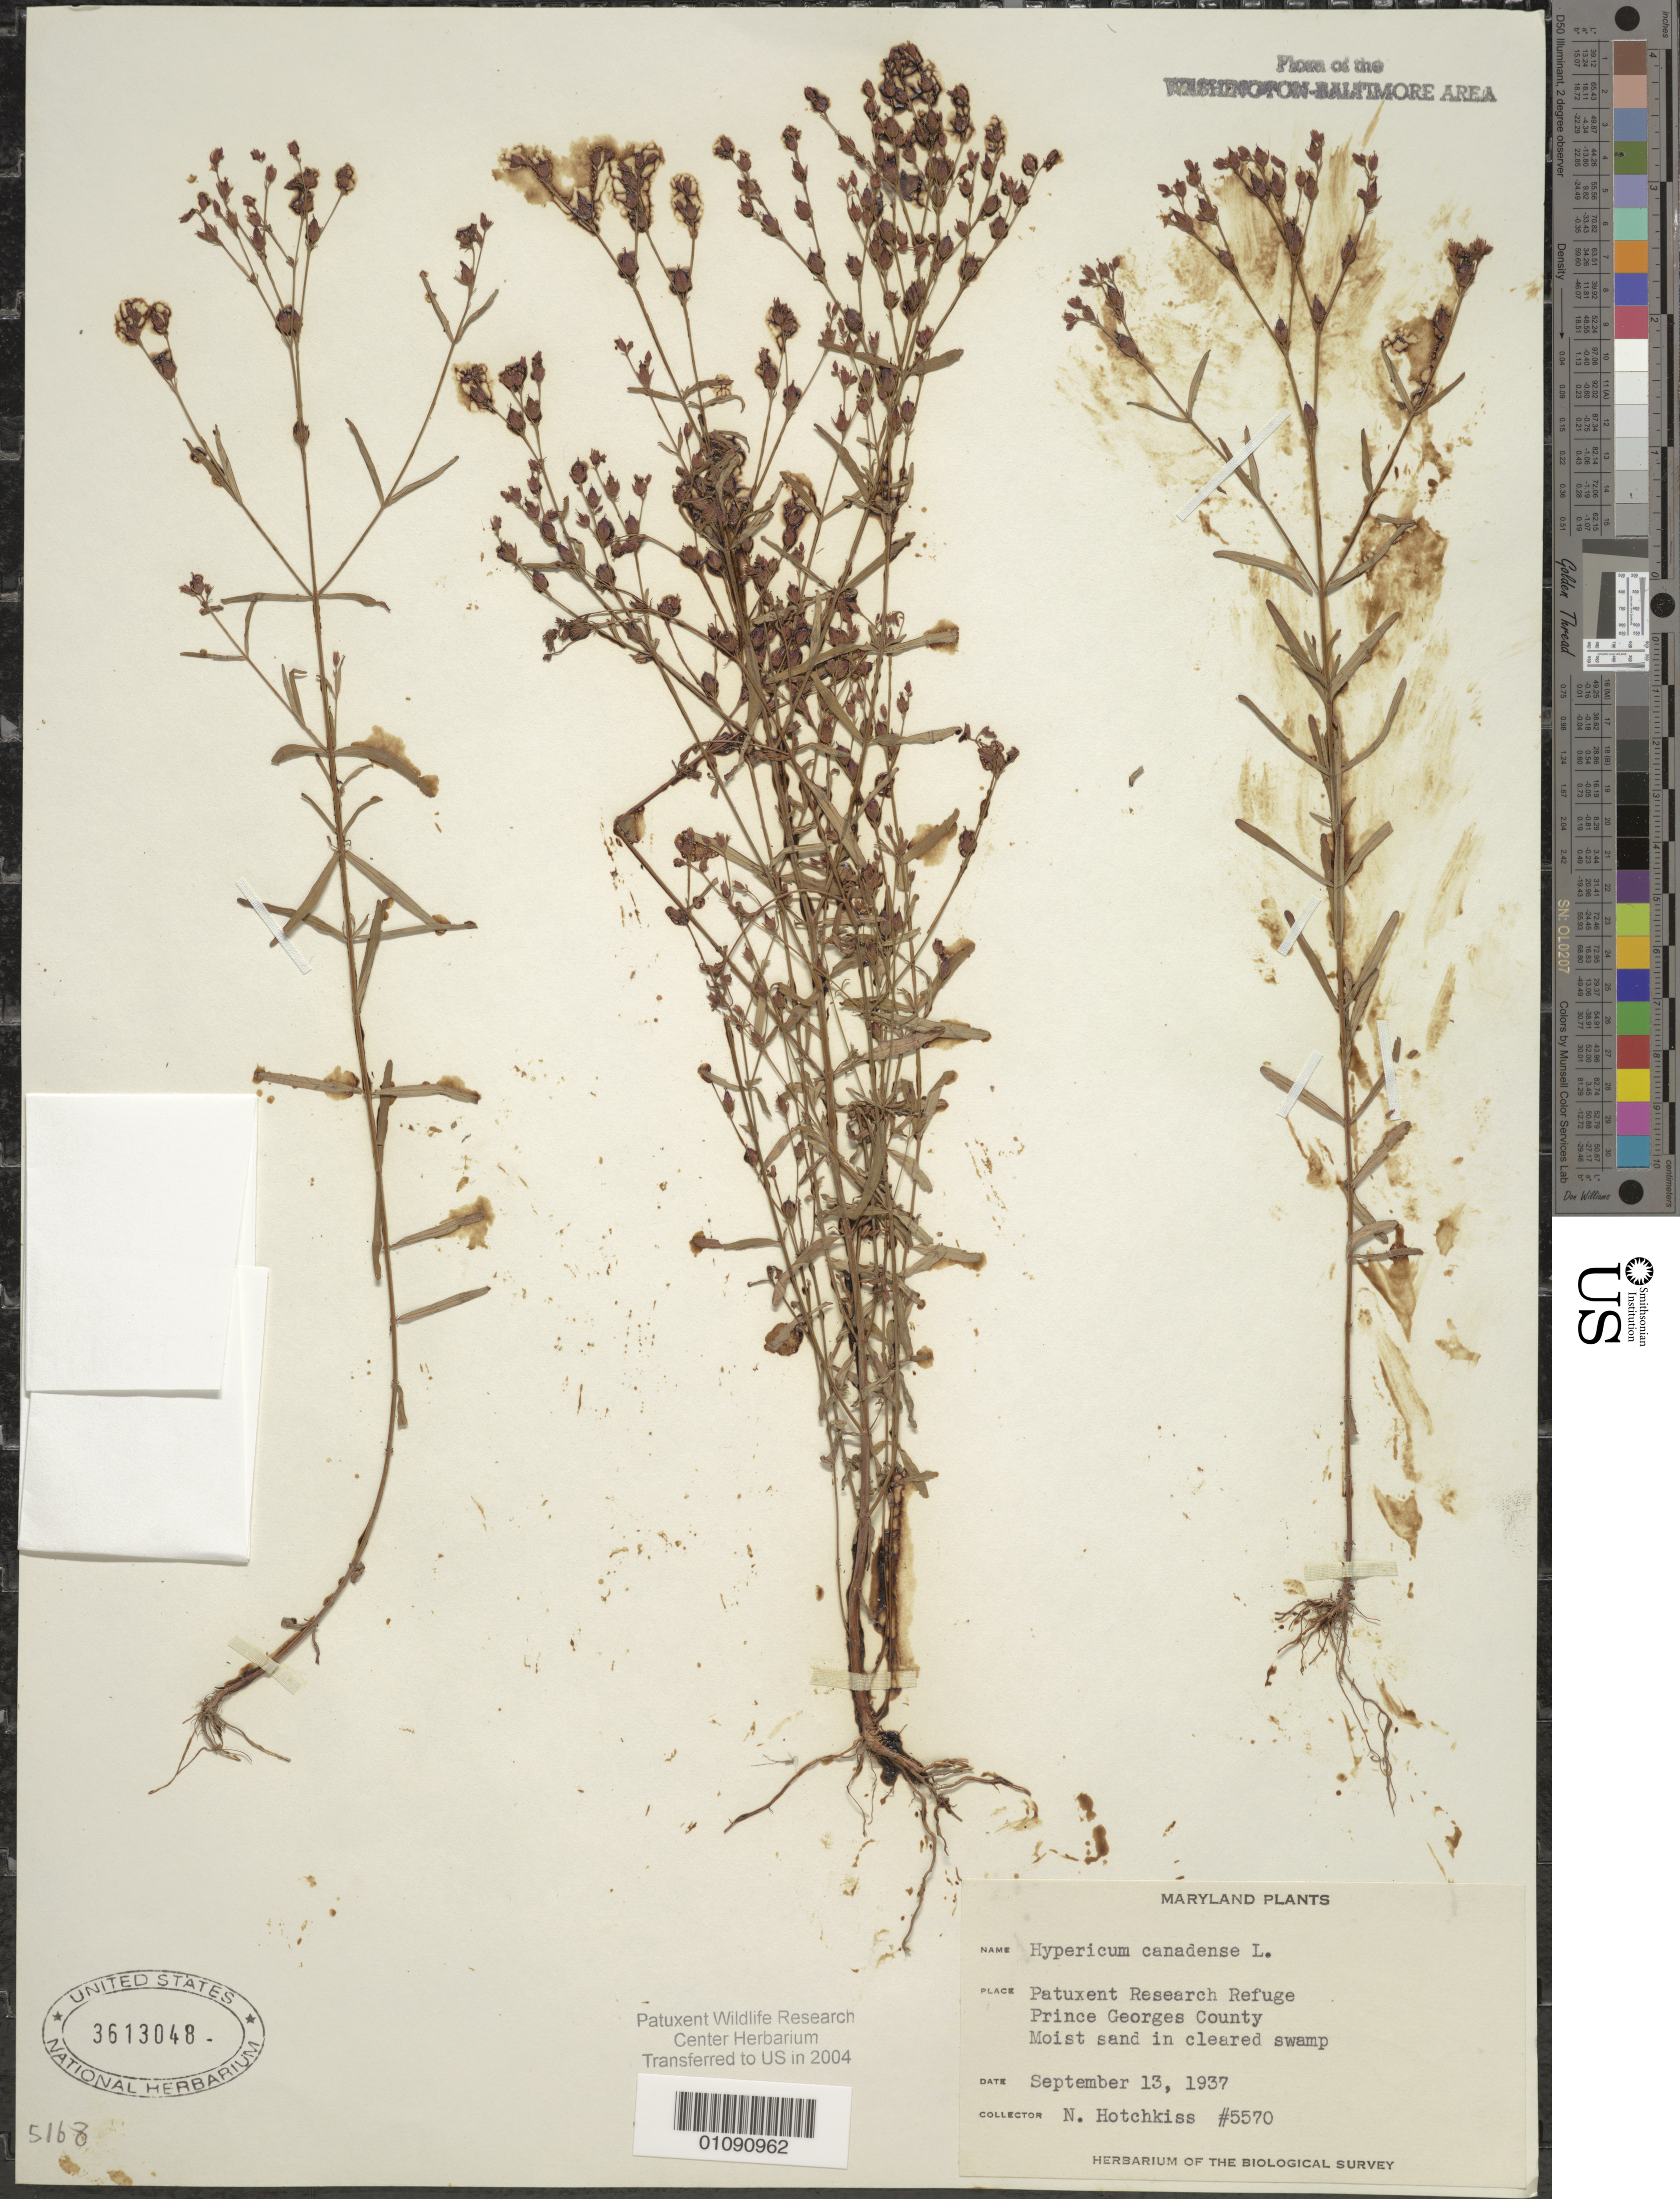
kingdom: Plantae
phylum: Tracheophyta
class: Magnoliopsida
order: Malpighiales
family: Hypericaceae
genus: Hypericum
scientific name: Hypericum canadense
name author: L.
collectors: N. Hotchkiss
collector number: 5570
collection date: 1937-09-13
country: United States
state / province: Maryland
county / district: Prince George's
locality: Patuxent Wildlife Refuge.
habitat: Moist sand in cleared swamp.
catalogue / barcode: US 3613048